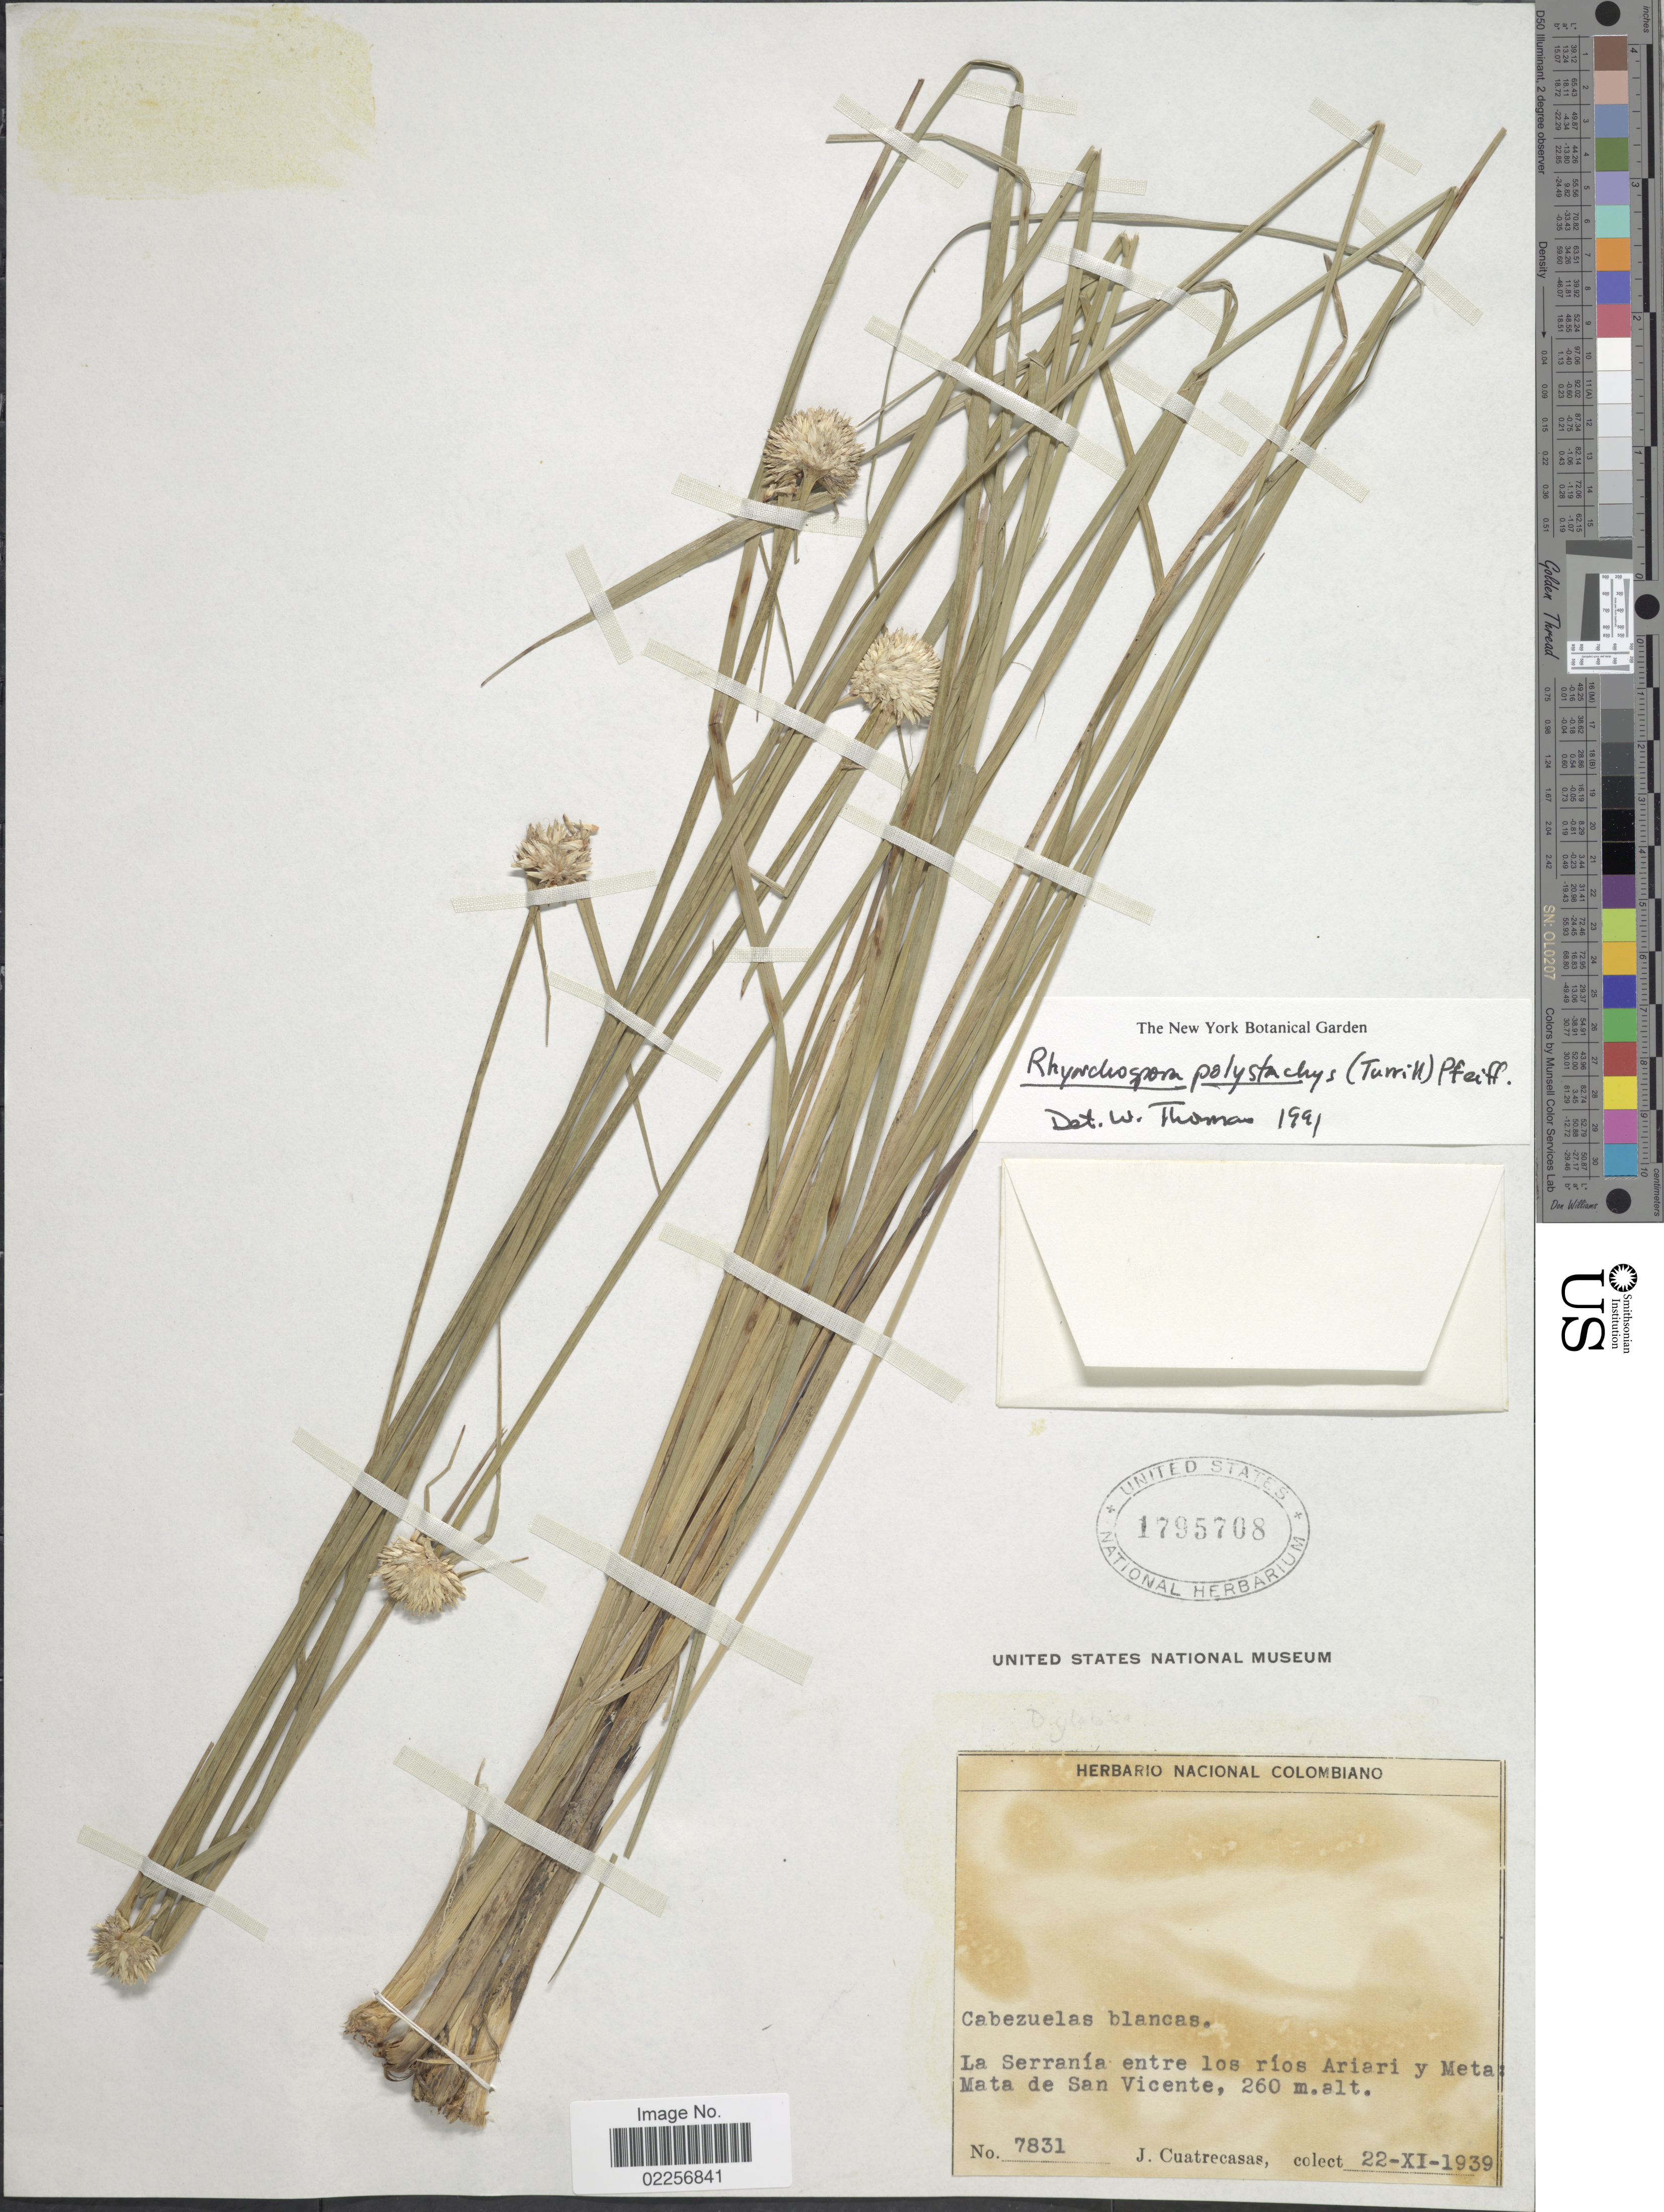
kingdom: Plantae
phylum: Tracheophyta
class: Liliopsida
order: Poales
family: Cyperaceae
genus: Rhynchospora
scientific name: Rhynchospora polystachys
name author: (Turrill) H. Pfeiff.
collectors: J. Cuatrecasas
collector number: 7831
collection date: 1939-11-22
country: Colombia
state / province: Meta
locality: La Serrania entre los rios Ariari y Meta: Mata de San Vicente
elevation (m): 260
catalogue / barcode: US 1795708